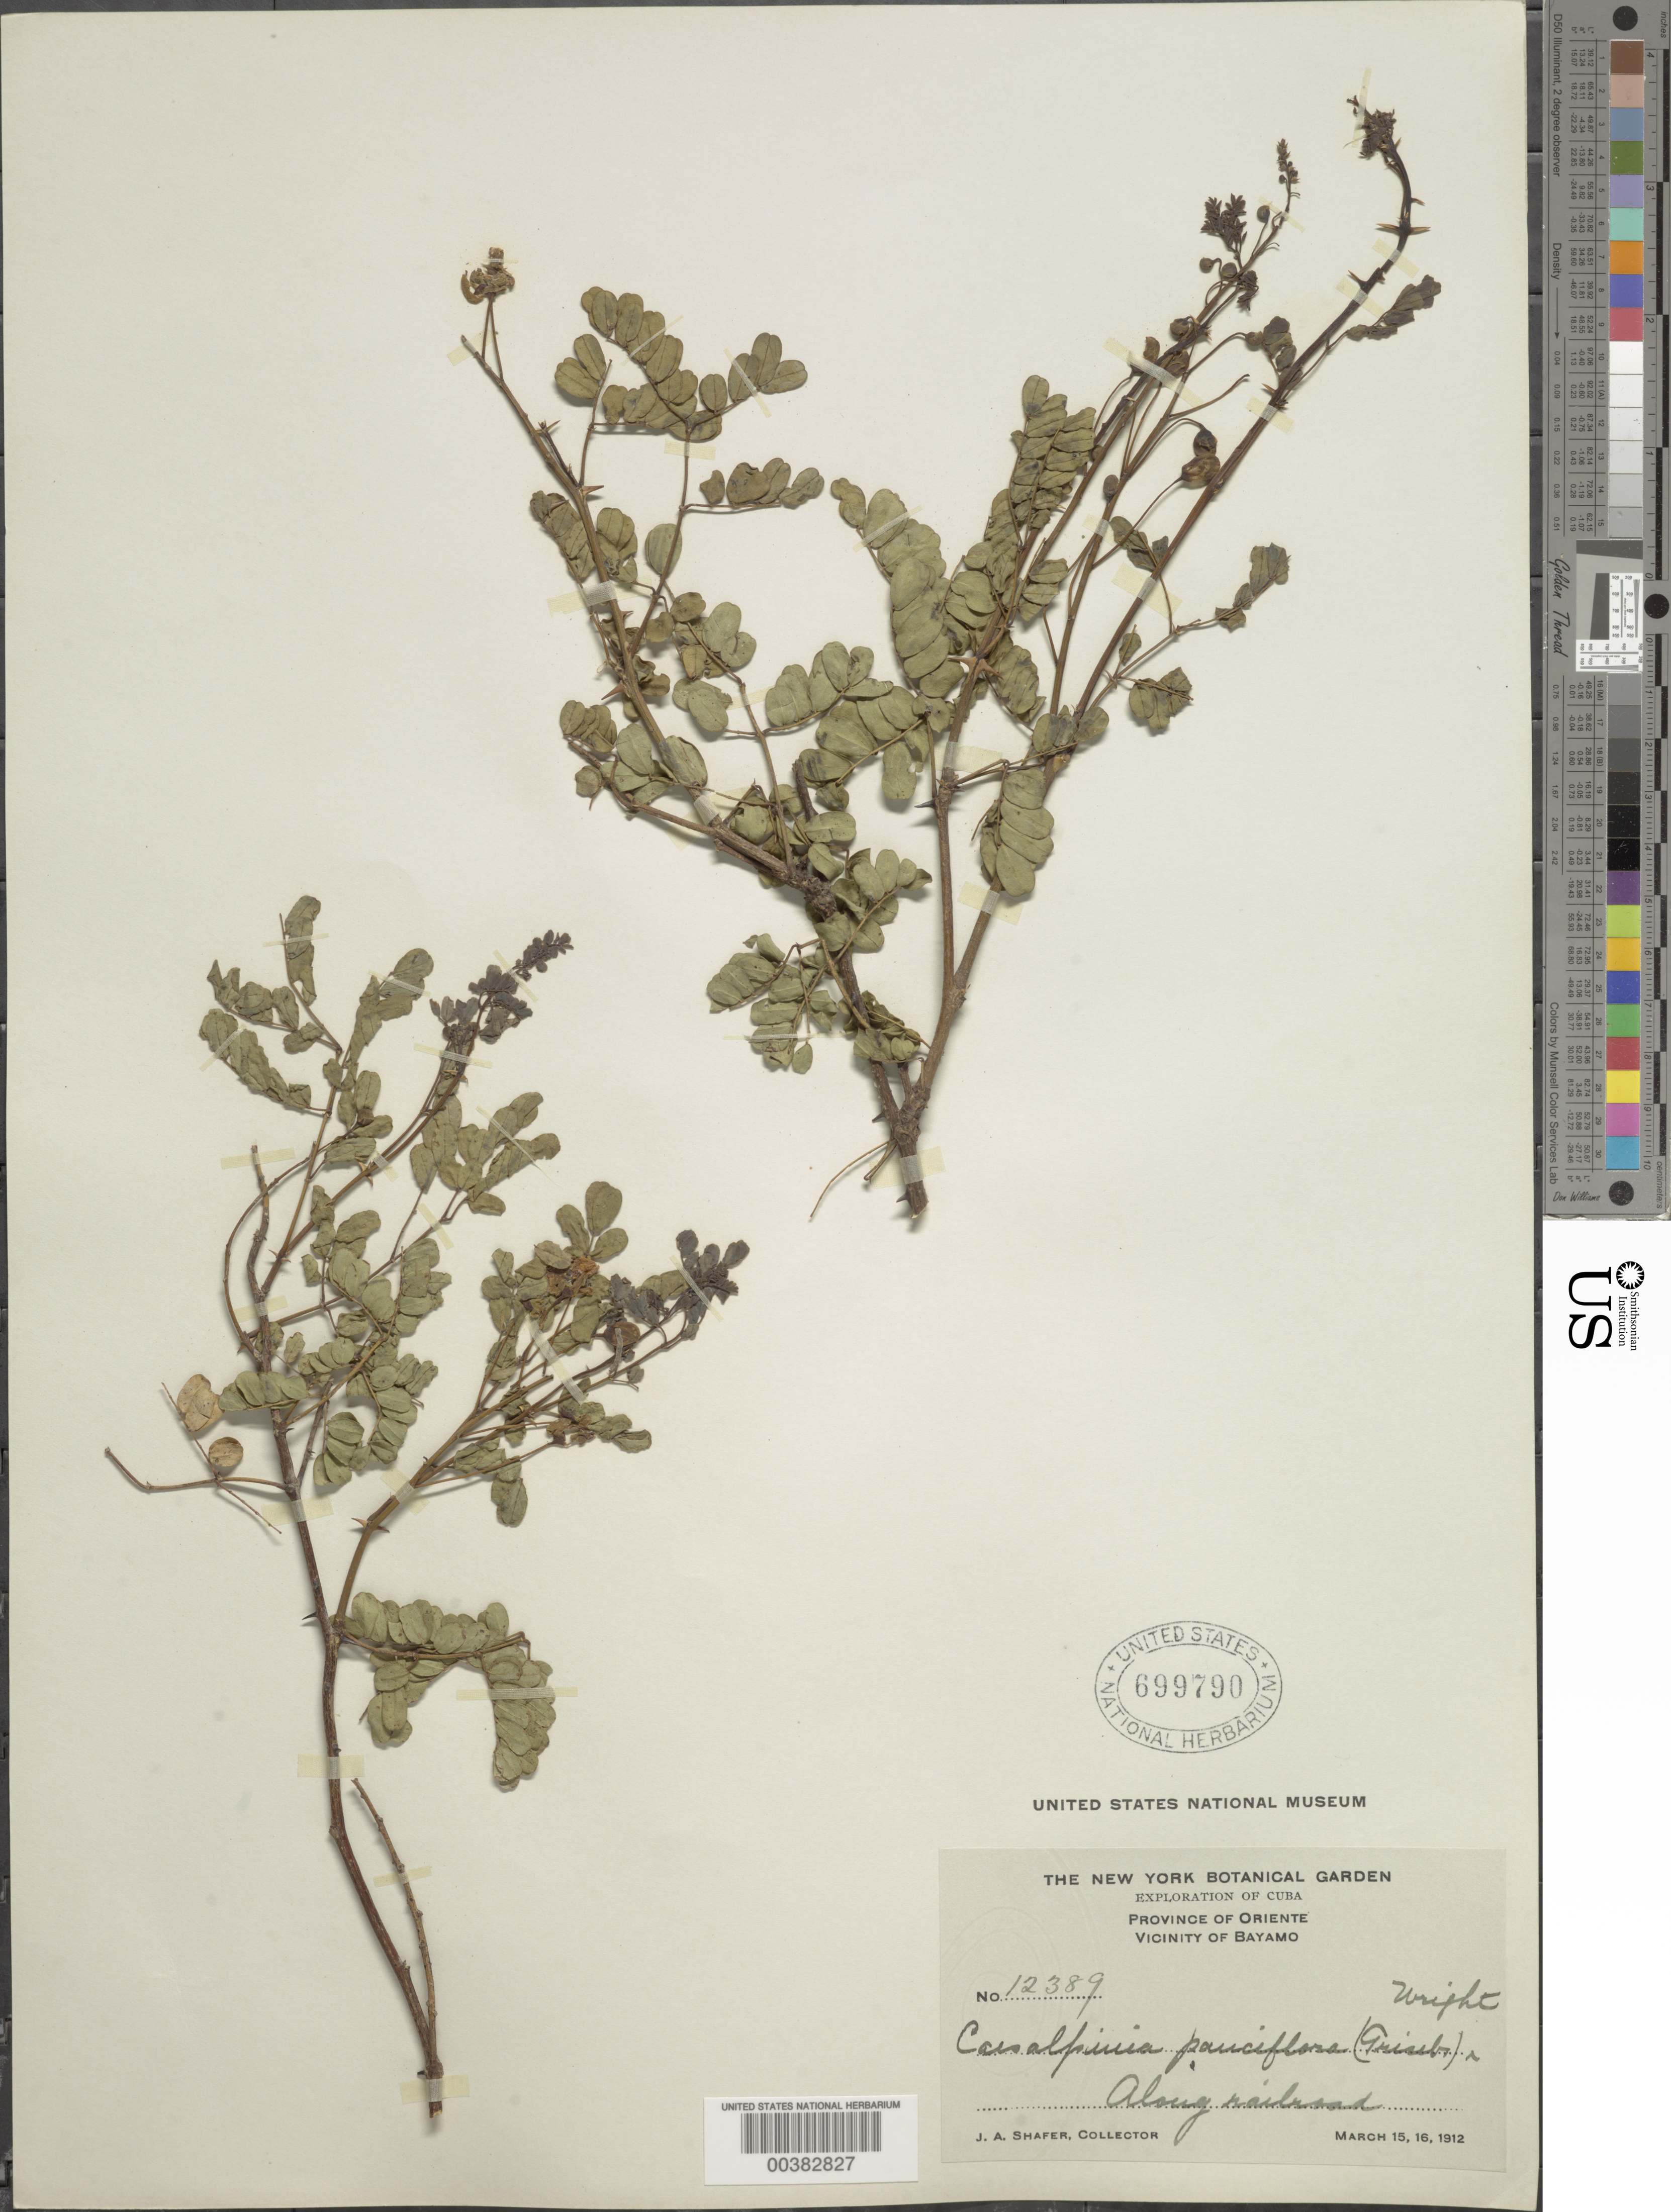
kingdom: Plantae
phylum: Tracheophyta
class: Magnoliopsida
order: Fabales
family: Fabaceae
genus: Denisophytum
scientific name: Denisophytum pauciflorum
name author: (Griseb.) Gagnon & G.P. Lewis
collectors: J. A. Shafer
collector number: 12389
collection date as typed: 15 Mar 1912 and 16 Mar 1912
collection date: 1912-03-15,1912-03-16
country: Cuba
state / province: Oriente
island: Greater Antilles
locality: Vicinity of bayamo, along roadside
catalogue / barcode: US 699790